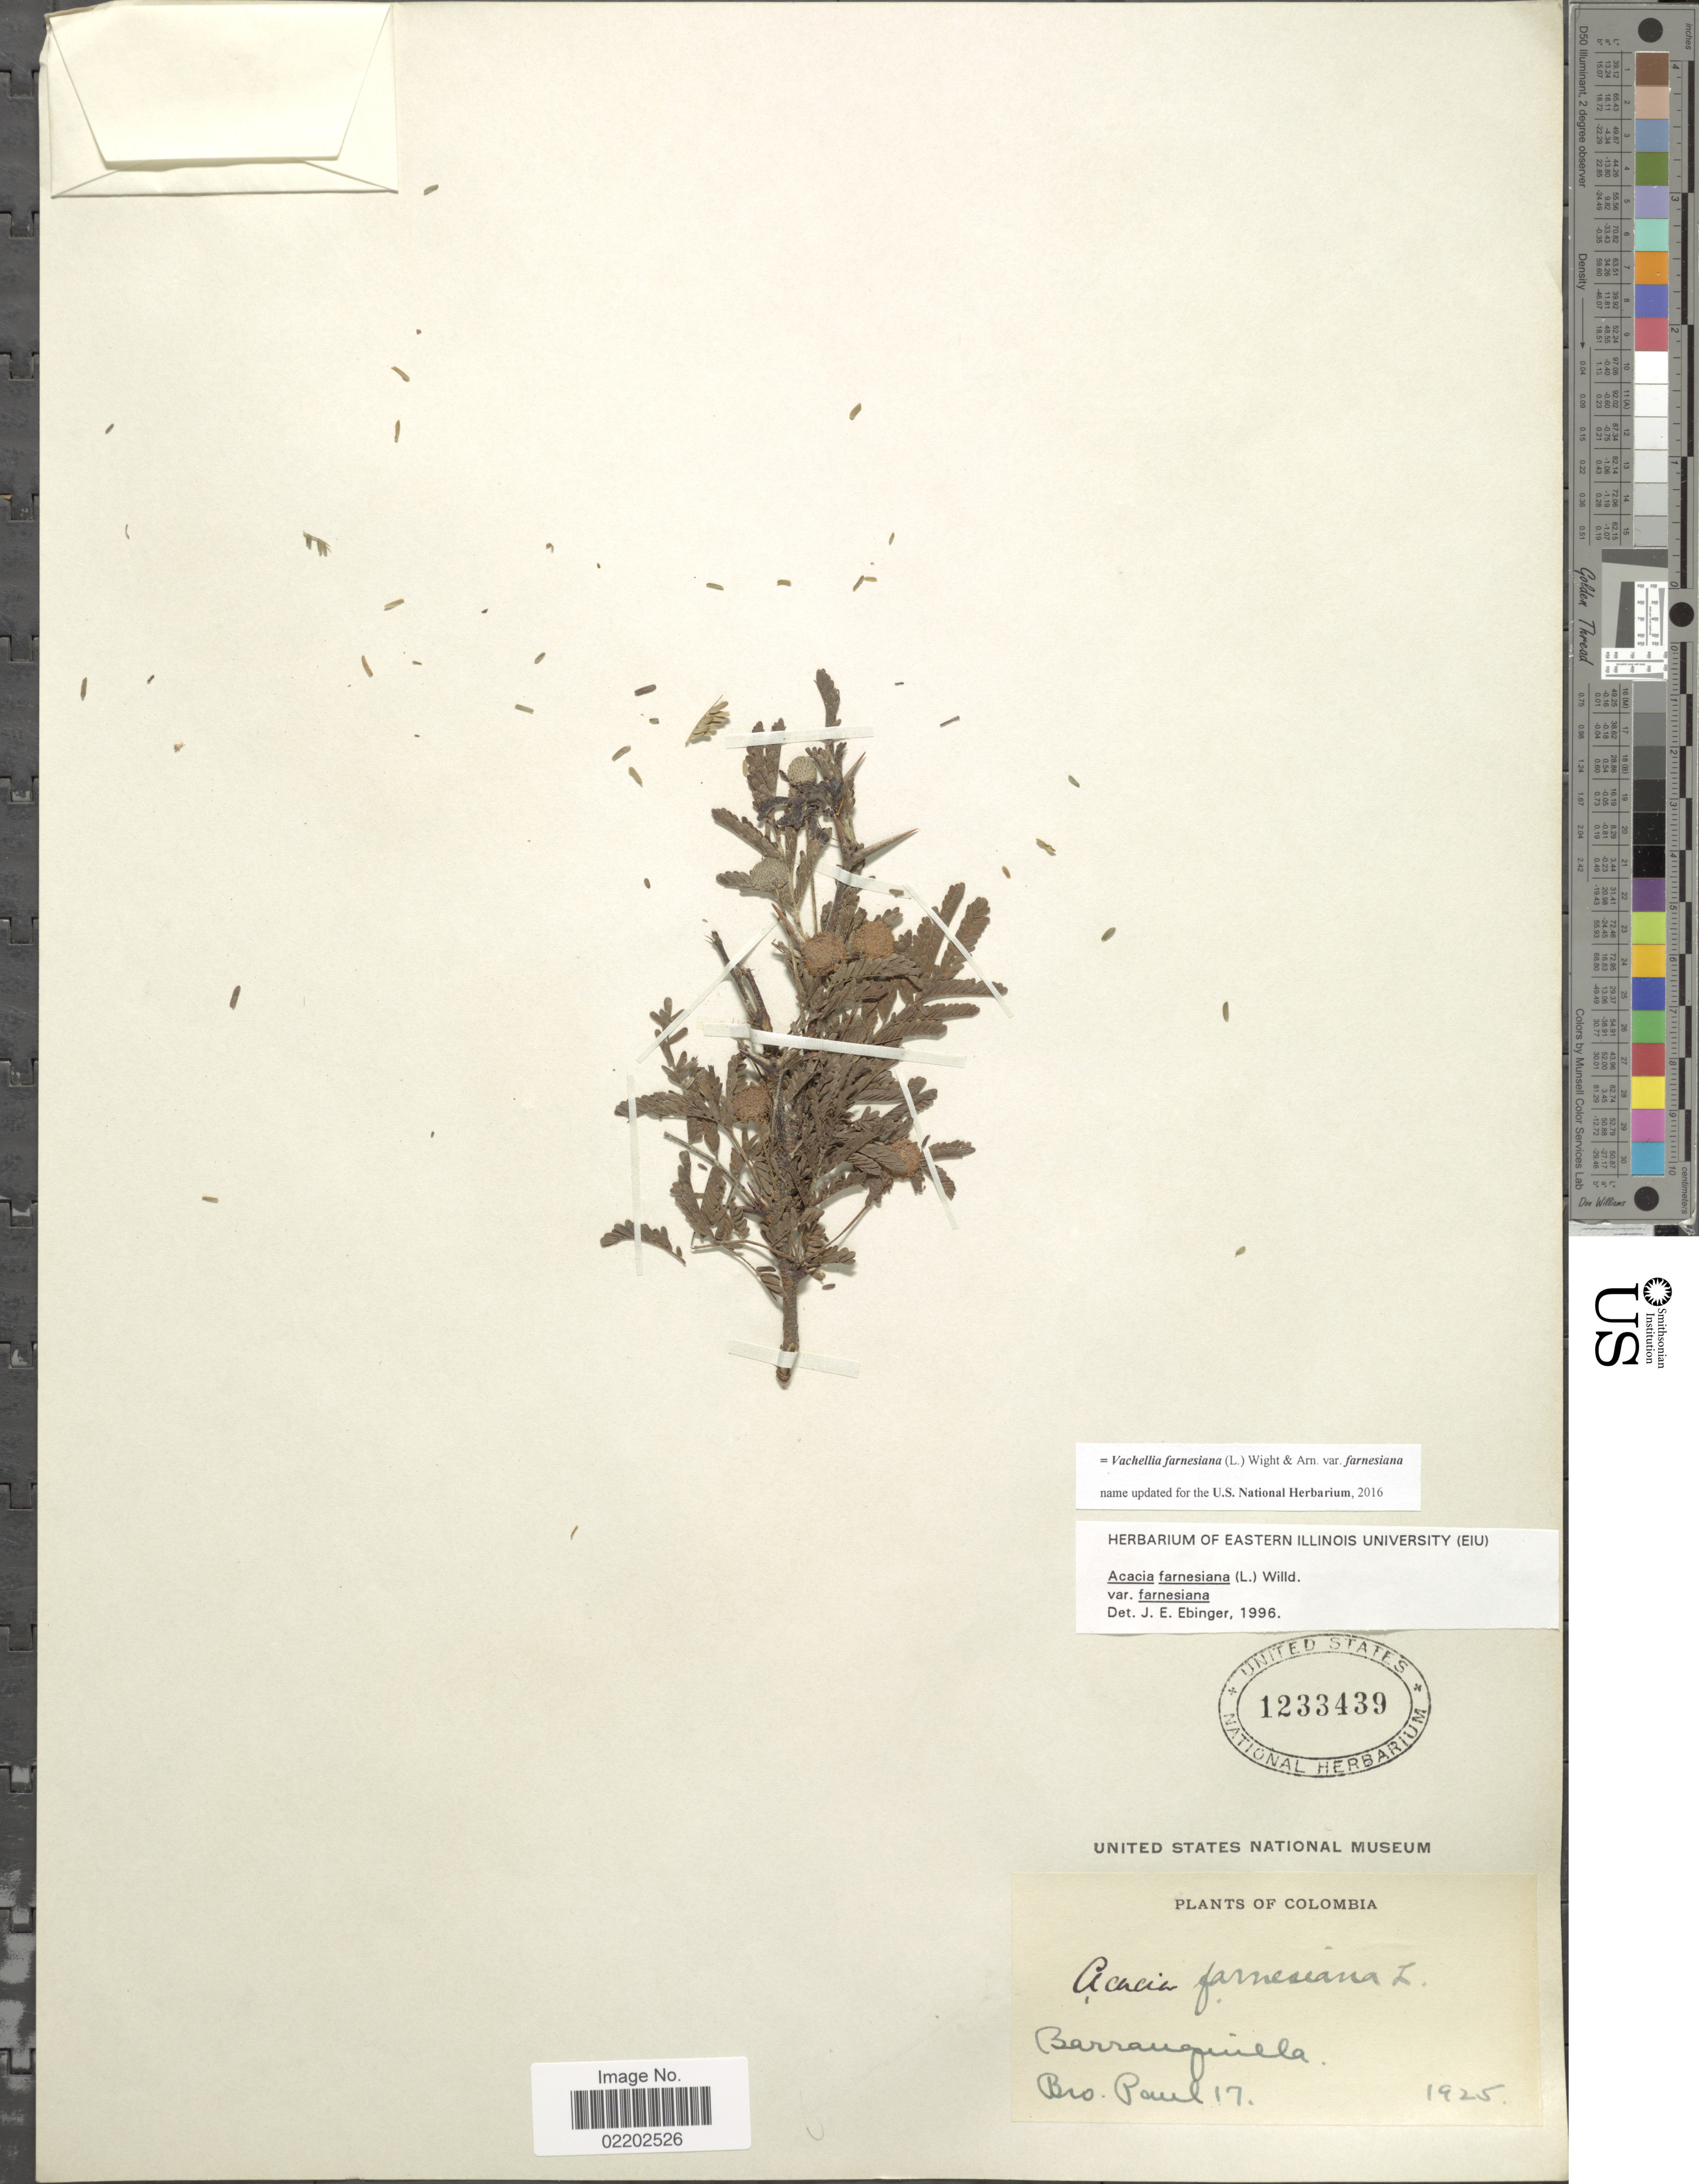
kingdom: Plantae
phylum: Tracheophyta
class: Magnoliopsida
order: Fabales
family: Fabaceae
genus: Vachellia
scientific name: Vachellia farnesiana var. farnesiana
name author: (L.) Wight & Arn.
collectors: B. Paul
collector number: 17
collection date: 1925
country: Colombia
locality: Barranquilla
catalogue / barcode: US 1233439